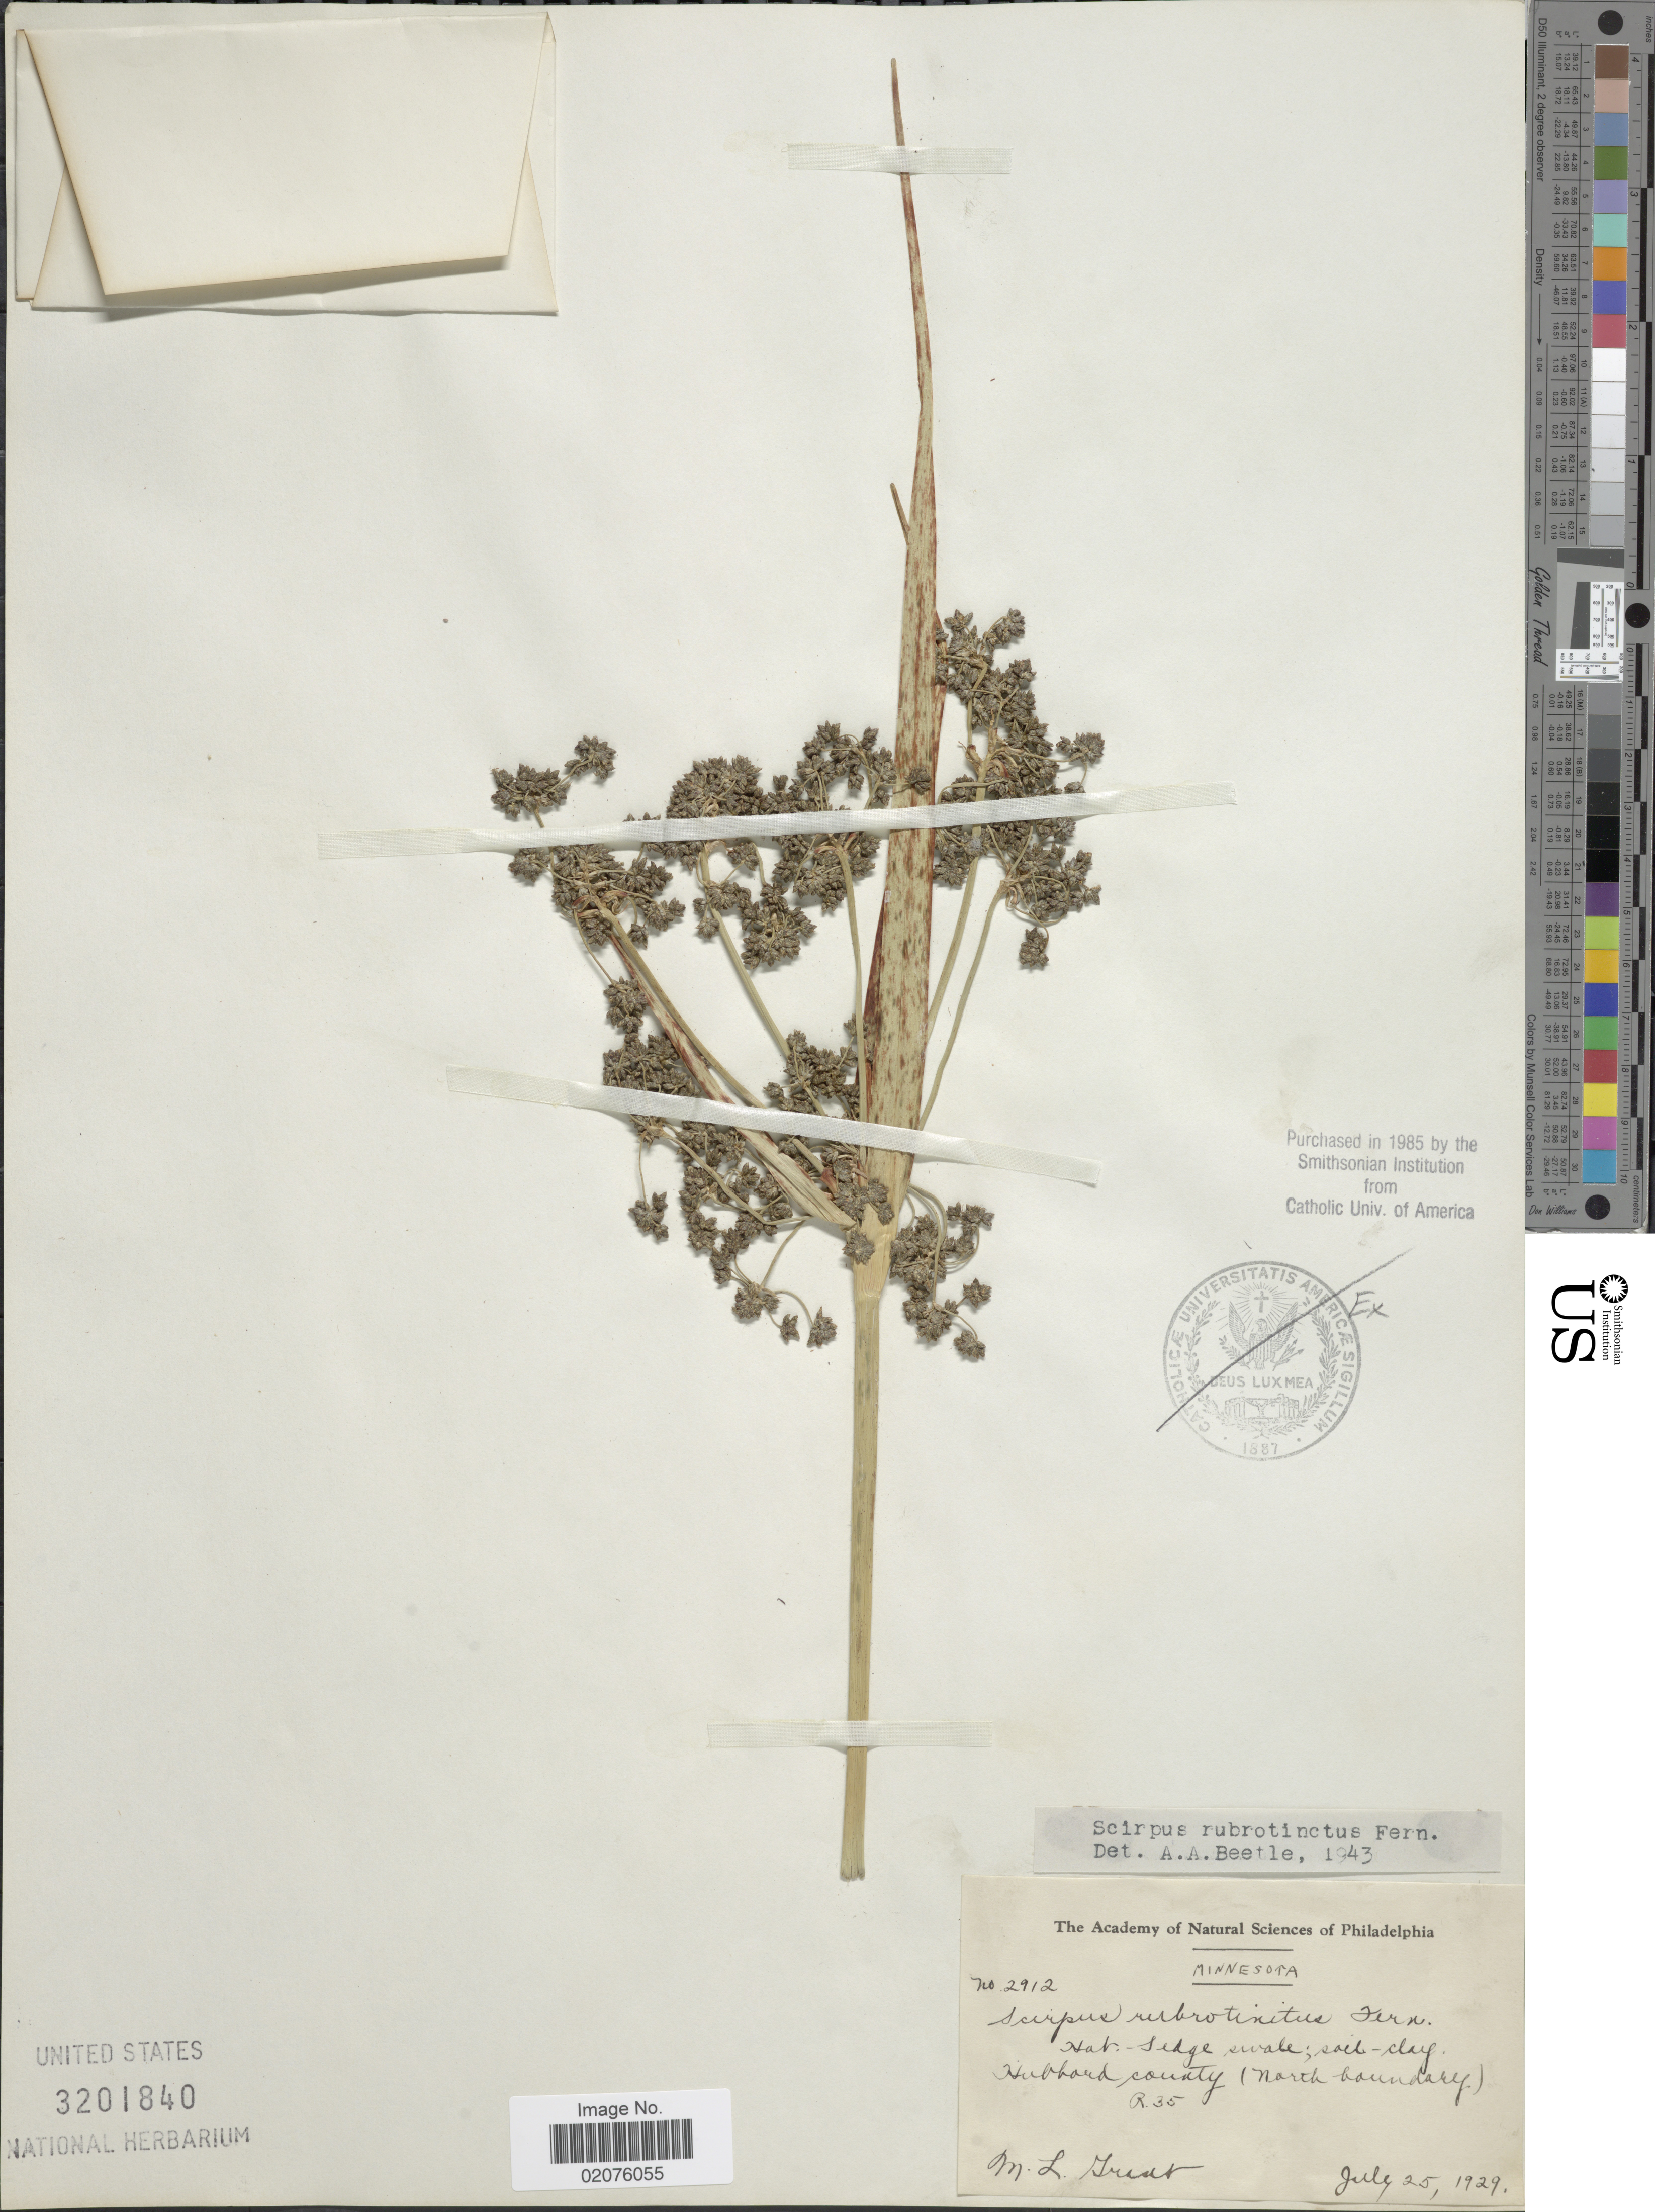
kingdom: Plantae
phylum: Tracheophyta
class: Liliopsida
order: Poales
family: Cyperaceae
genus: Scirpus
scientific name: Scirpus microcarpus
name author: J. Presl & C. Presl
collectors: M. L. Grant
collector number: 2912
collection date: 1929-07-25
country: United States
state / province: Minnesota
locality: Hubbard County (north-boundary) R.35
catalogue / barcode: US 3201840